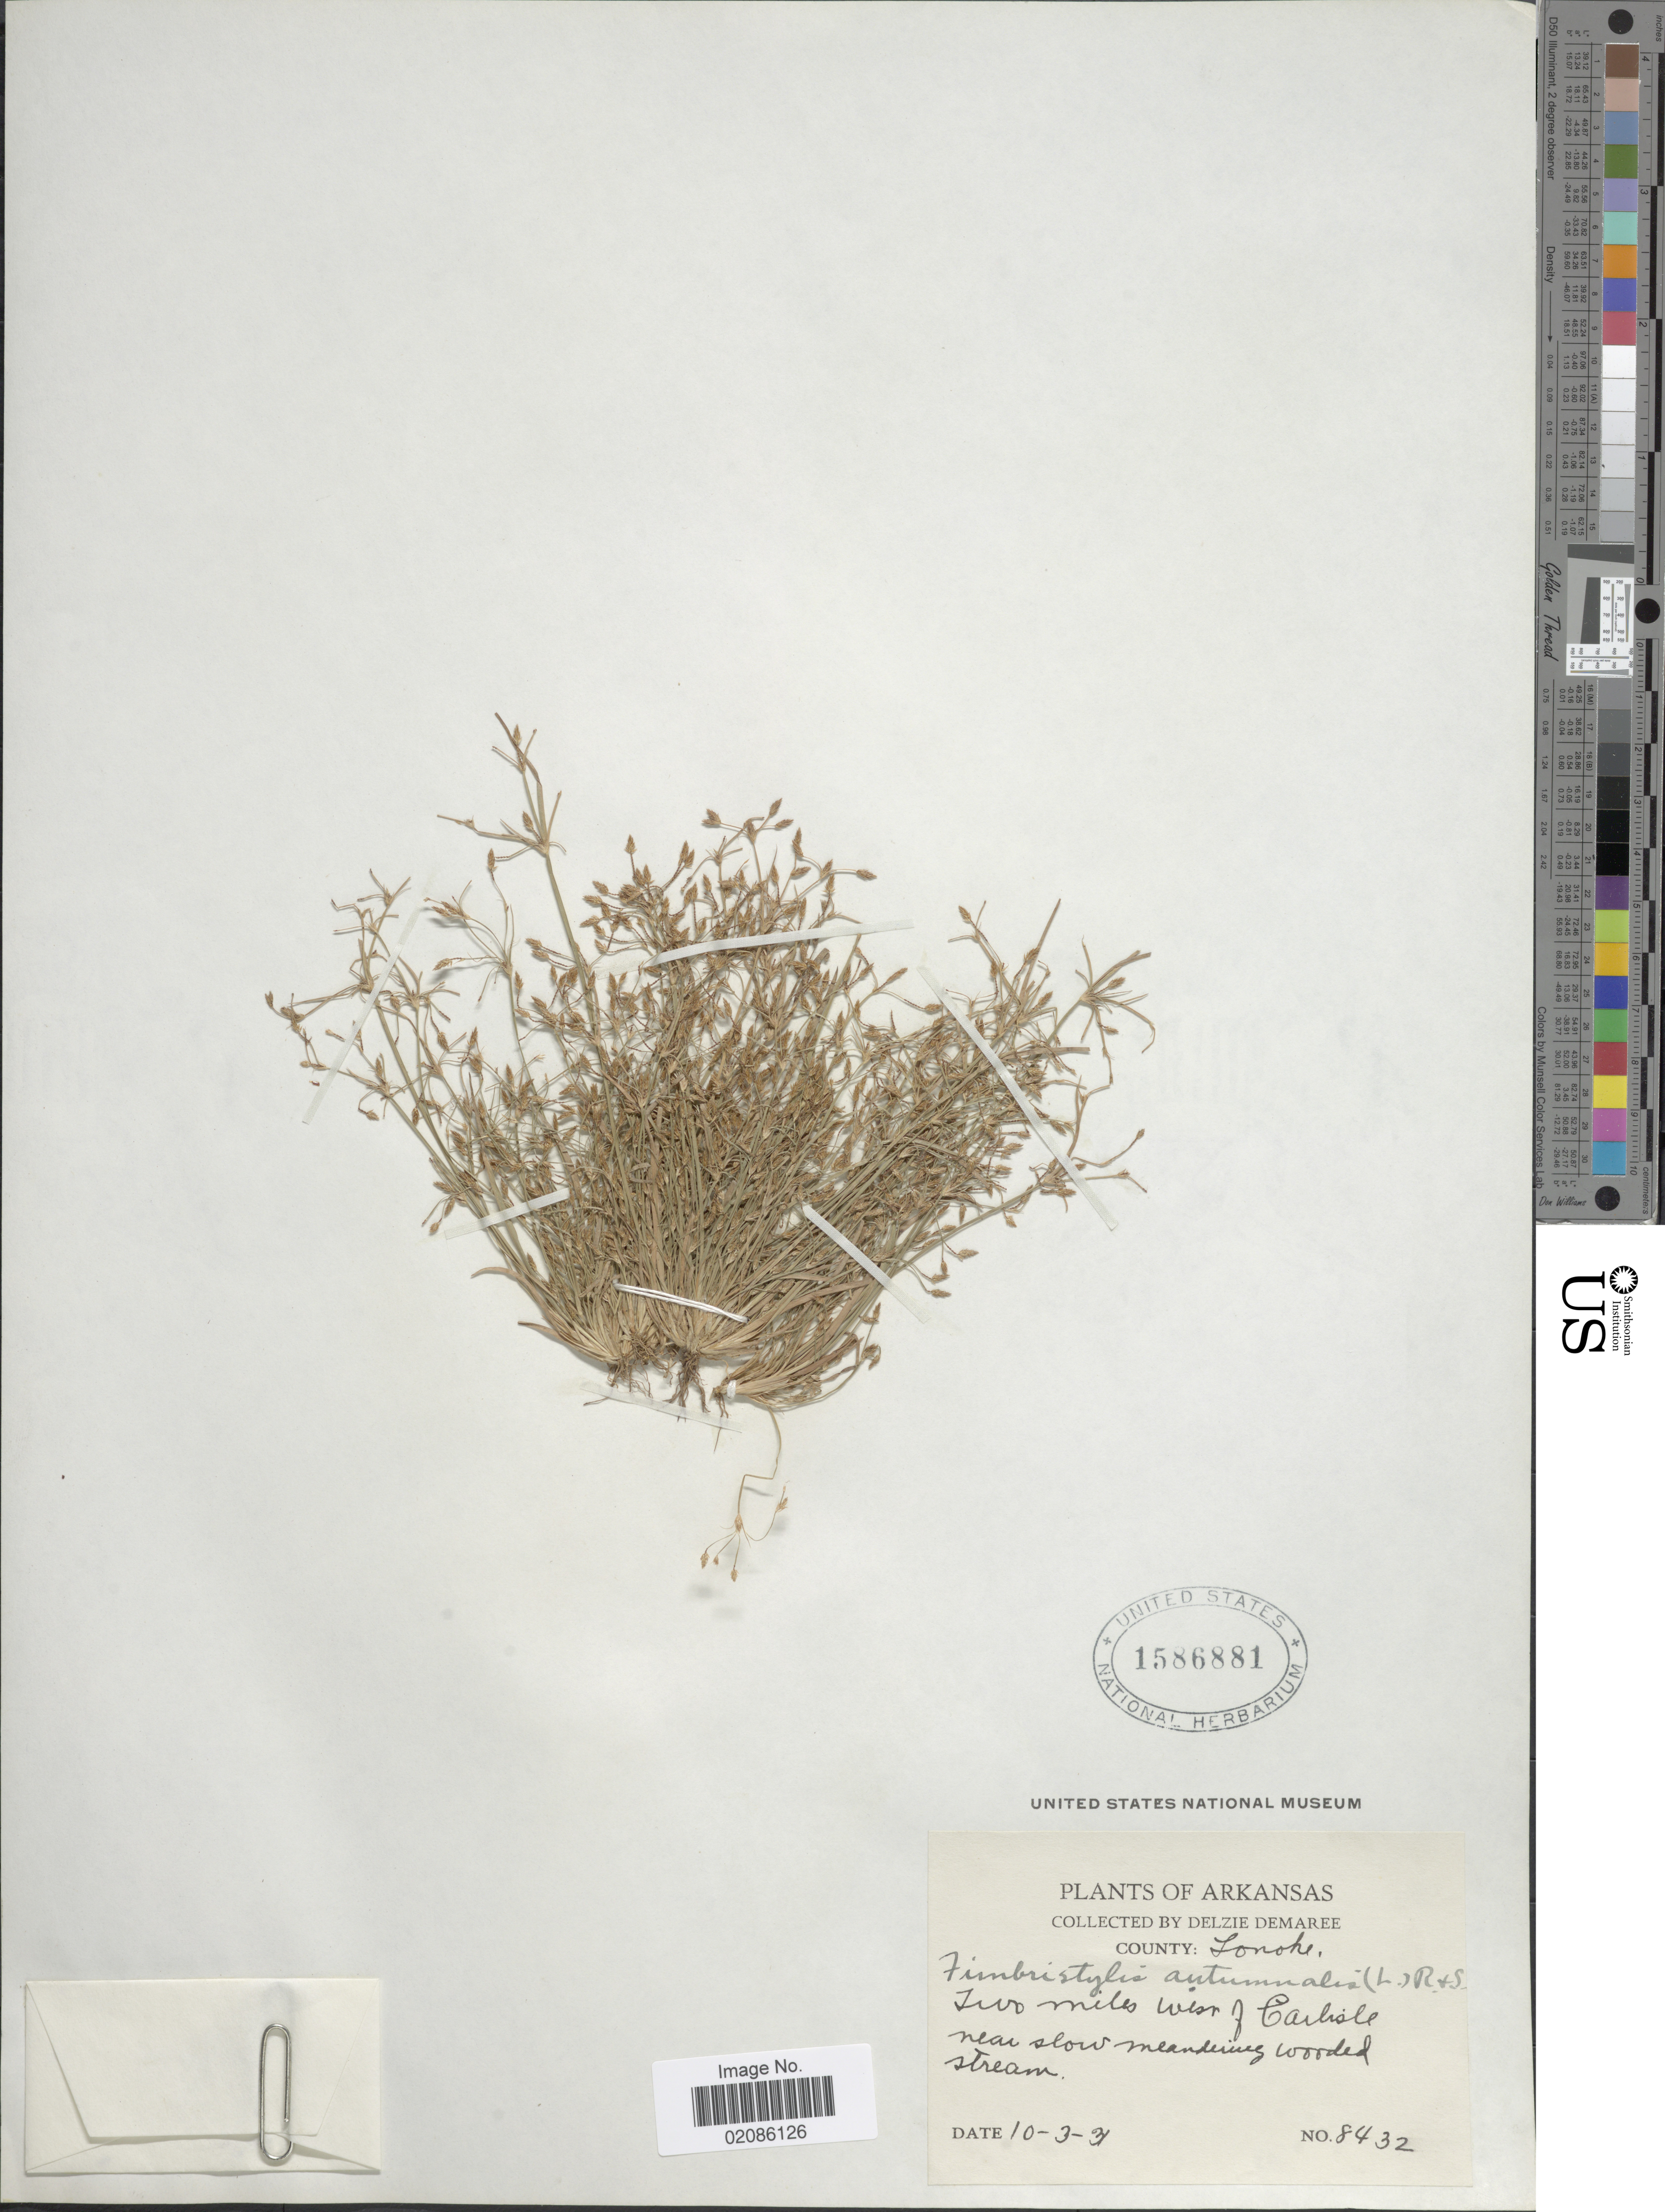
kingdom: Plantae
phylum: Tracheophyta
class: Liliopsida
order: Poales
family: Cyperaceae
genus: Fimbristylis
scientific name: Fimbristylis autumnalis (L.) Roem. & Schult.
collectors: D. Demaree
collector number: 8432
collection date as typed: Transcribed d/m/y: 3/10/31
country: United States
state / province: Arkansas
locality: County: Lonoke. Two miles west of Carlisle near slow meandering wooded stream.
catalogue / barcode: US 1586881